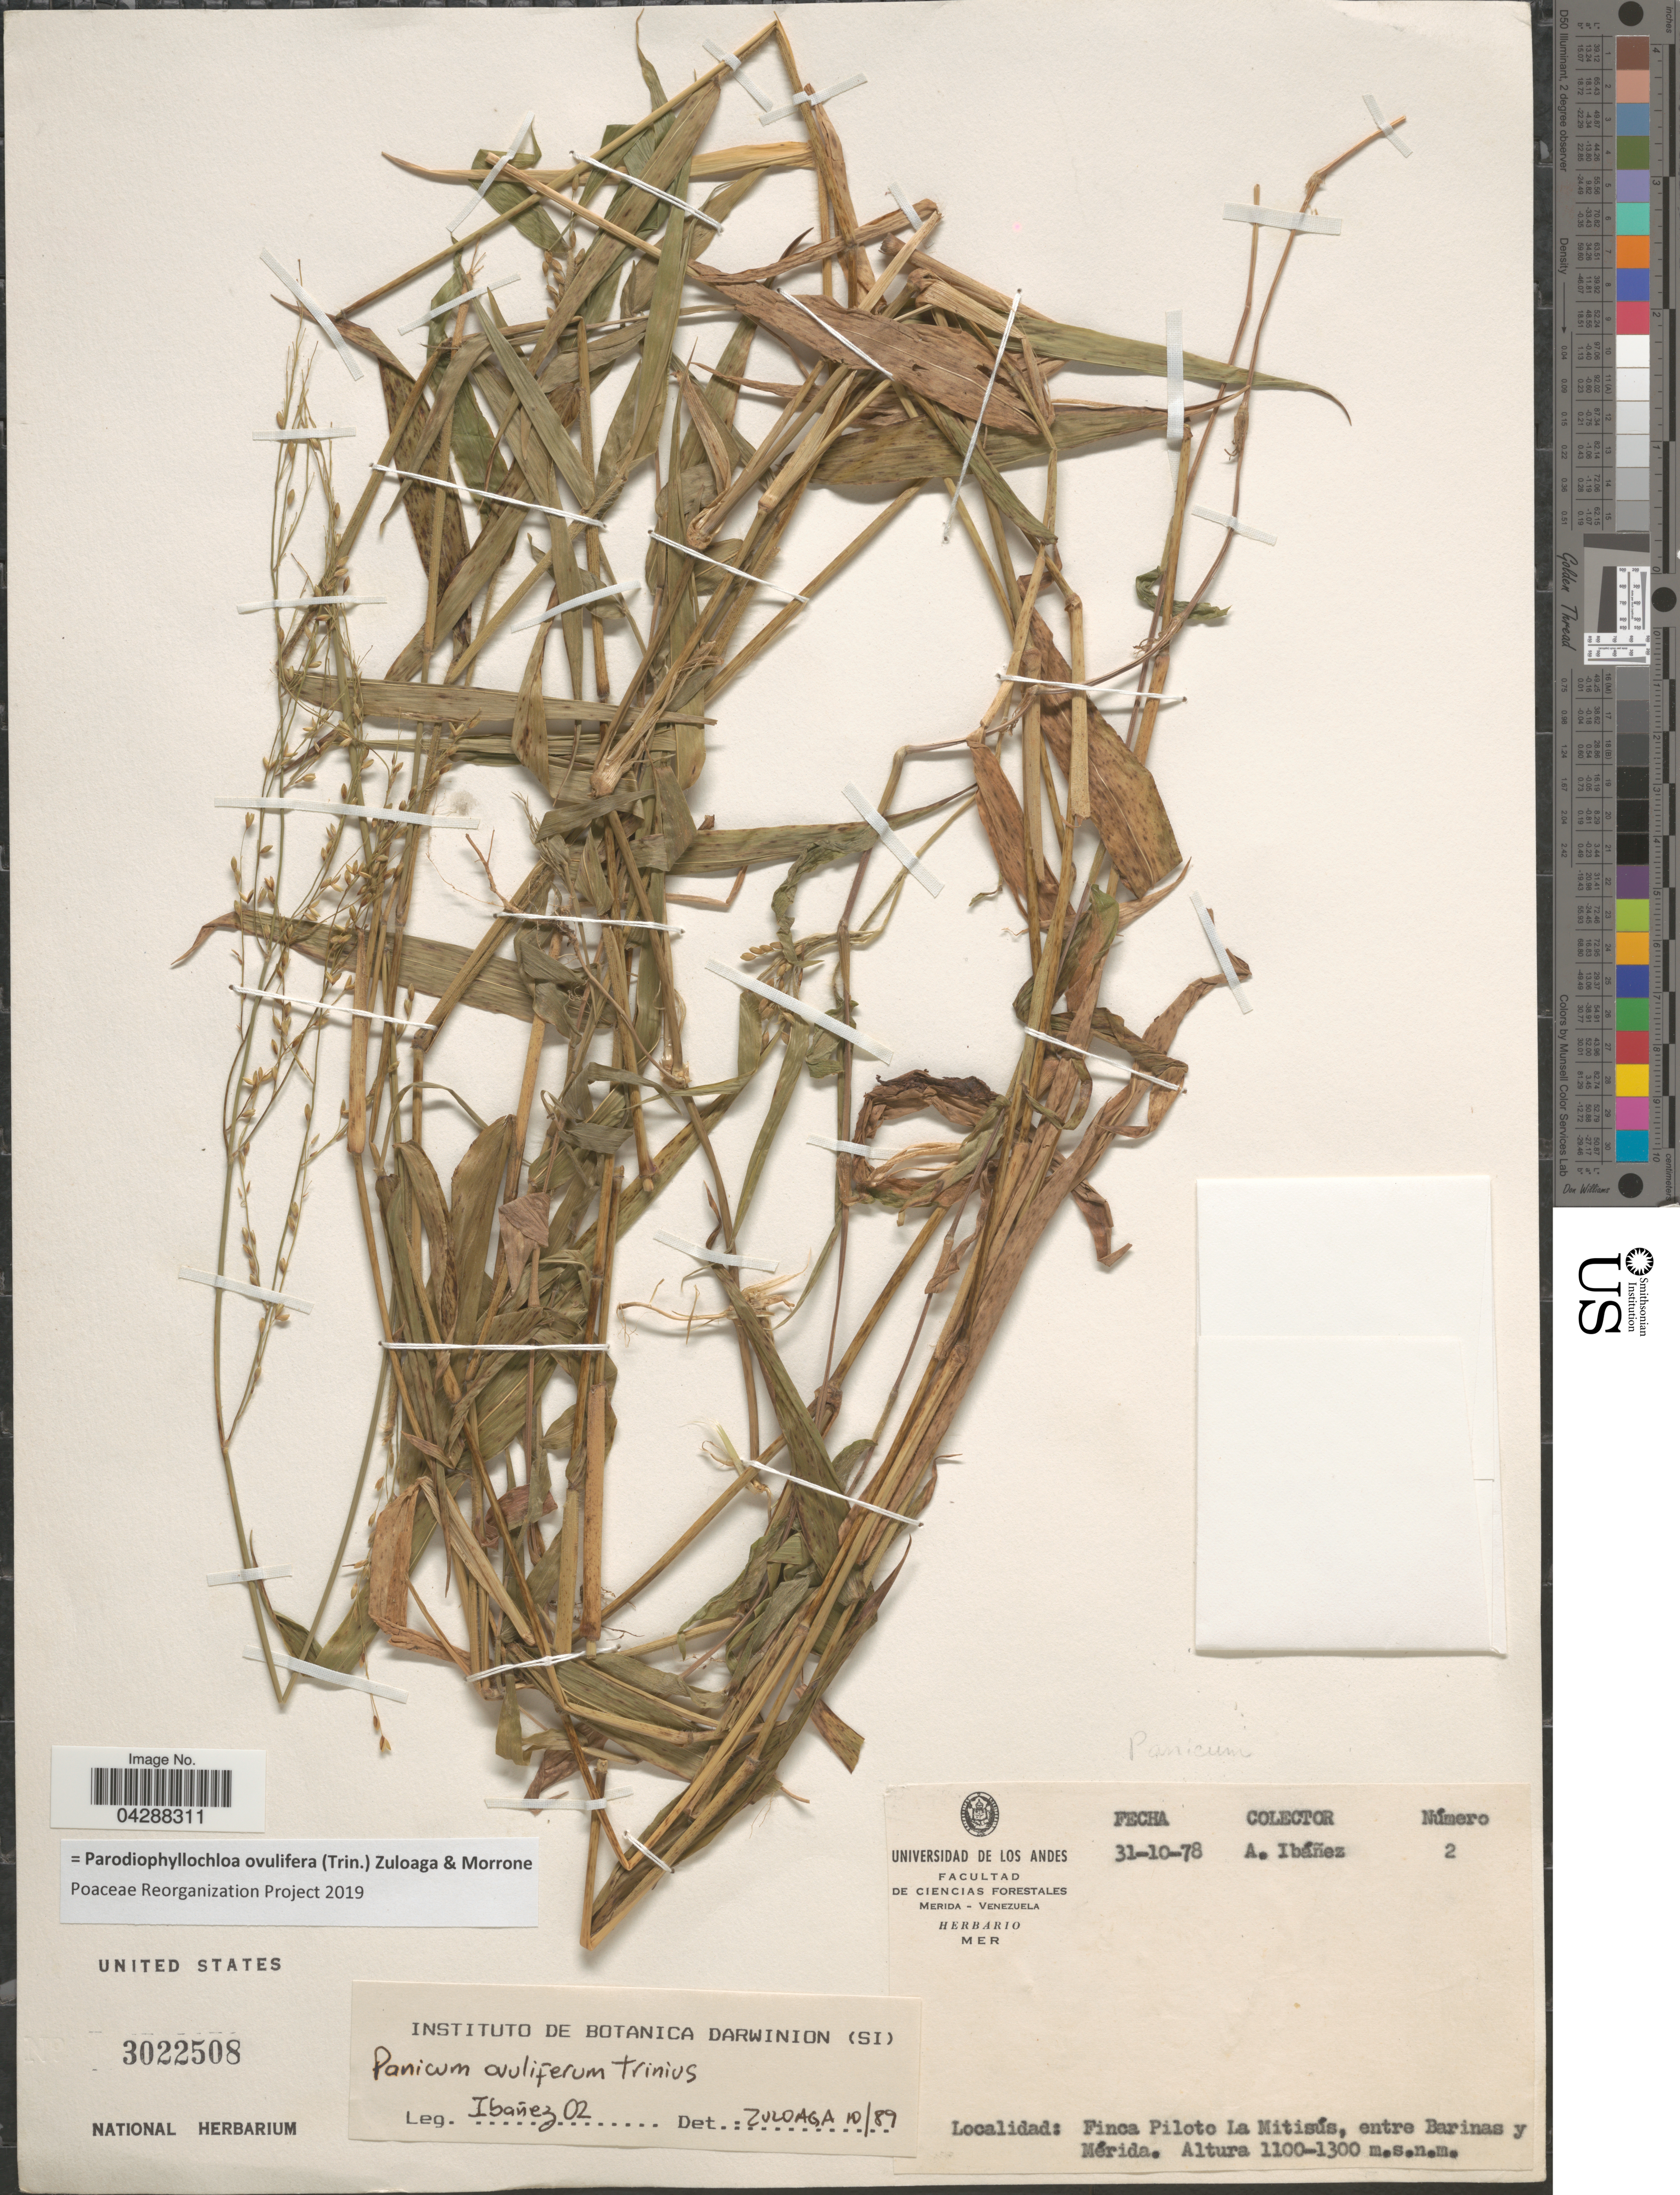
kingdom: Plantae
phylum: Tracheophyta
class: Liliopsida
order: Poales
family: Poaceae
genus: Parodiophyllochloa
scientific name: Parodiophyllochloa ovulifera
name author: (Trin.) Zuloaga & Morrone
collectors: A. Ibáñez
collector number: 2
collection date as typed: Transcribed d/m/y: 31/10/78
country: Venezuela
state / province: Merida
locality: Finca Piloto La Mitisús, entre Barinas y Mérida.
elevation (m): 1100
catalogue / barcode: US 3022508